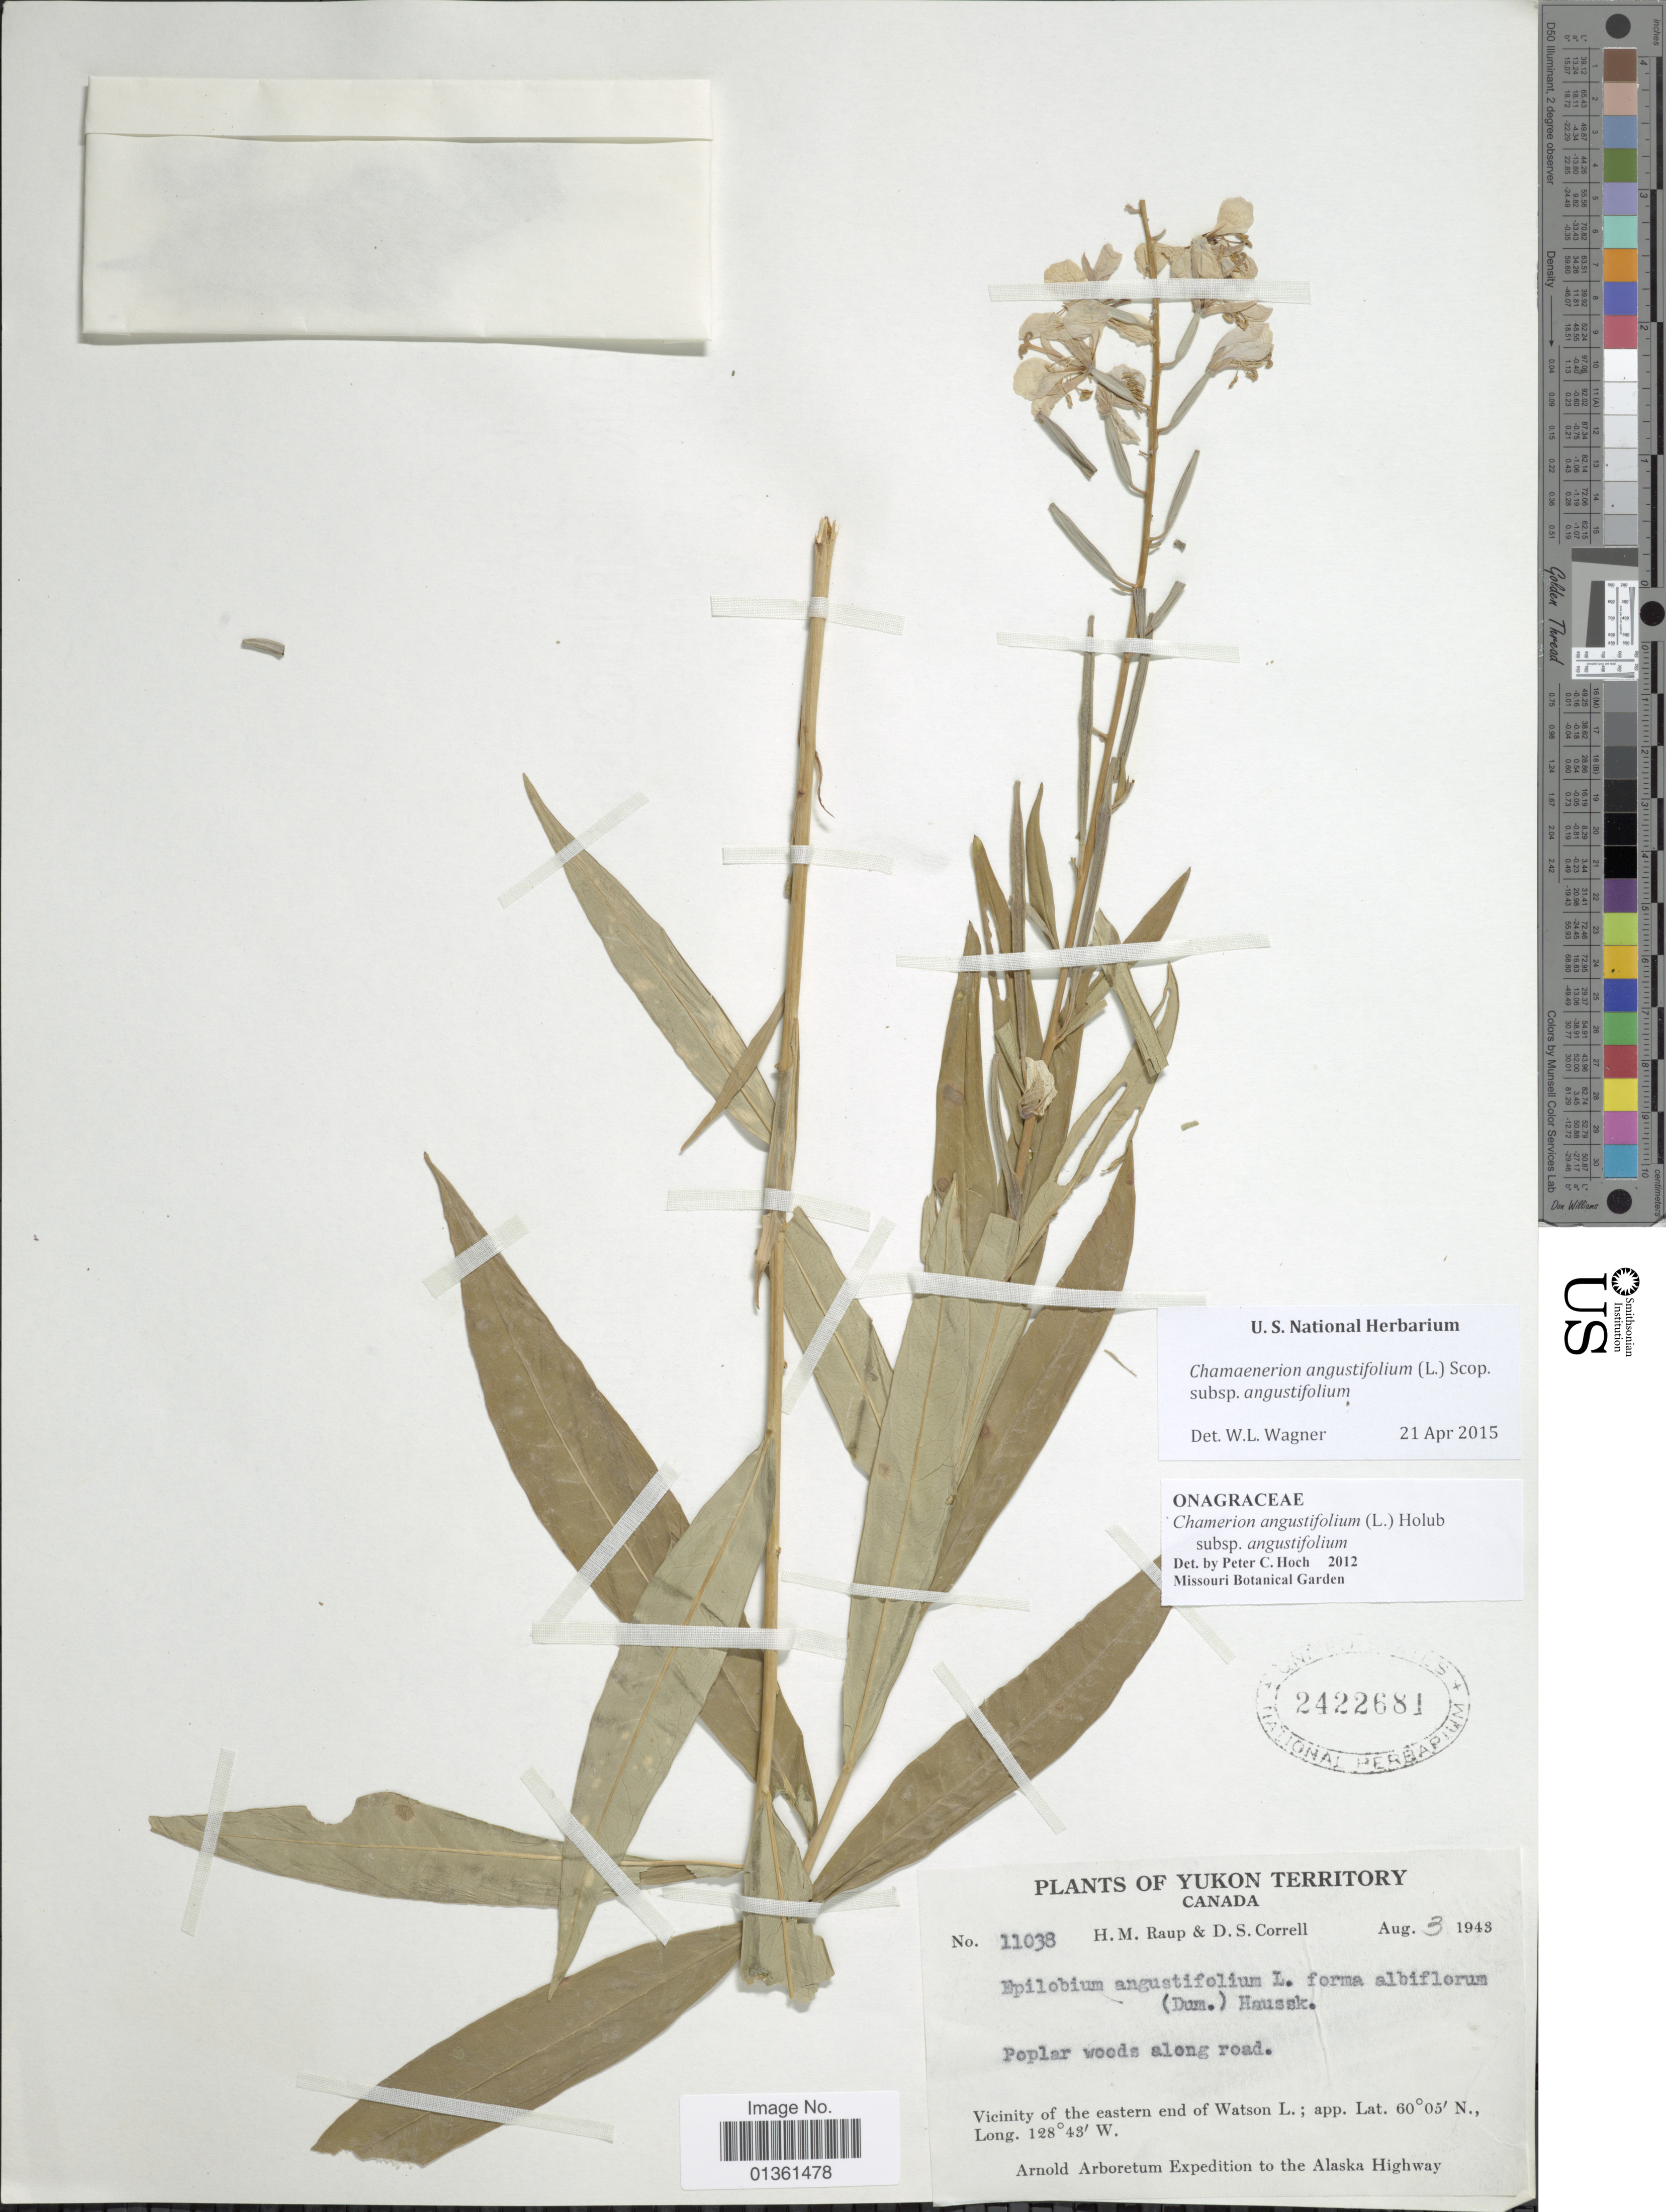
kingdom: Plantae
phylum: Tracheophyta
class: Magnoliopsida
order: Myrtales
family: Onagraceae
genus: Chamaenerion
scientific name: Chamaenerion angustifolium subsp. angustifolium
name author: (L.) Scop.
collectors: H. Raup & D. S. Correll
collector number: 11038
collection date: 1943-08-03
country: Canada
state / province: Yukon Territory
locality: Vicinity of the eastern end of Watson L.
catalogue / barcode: US 2422681